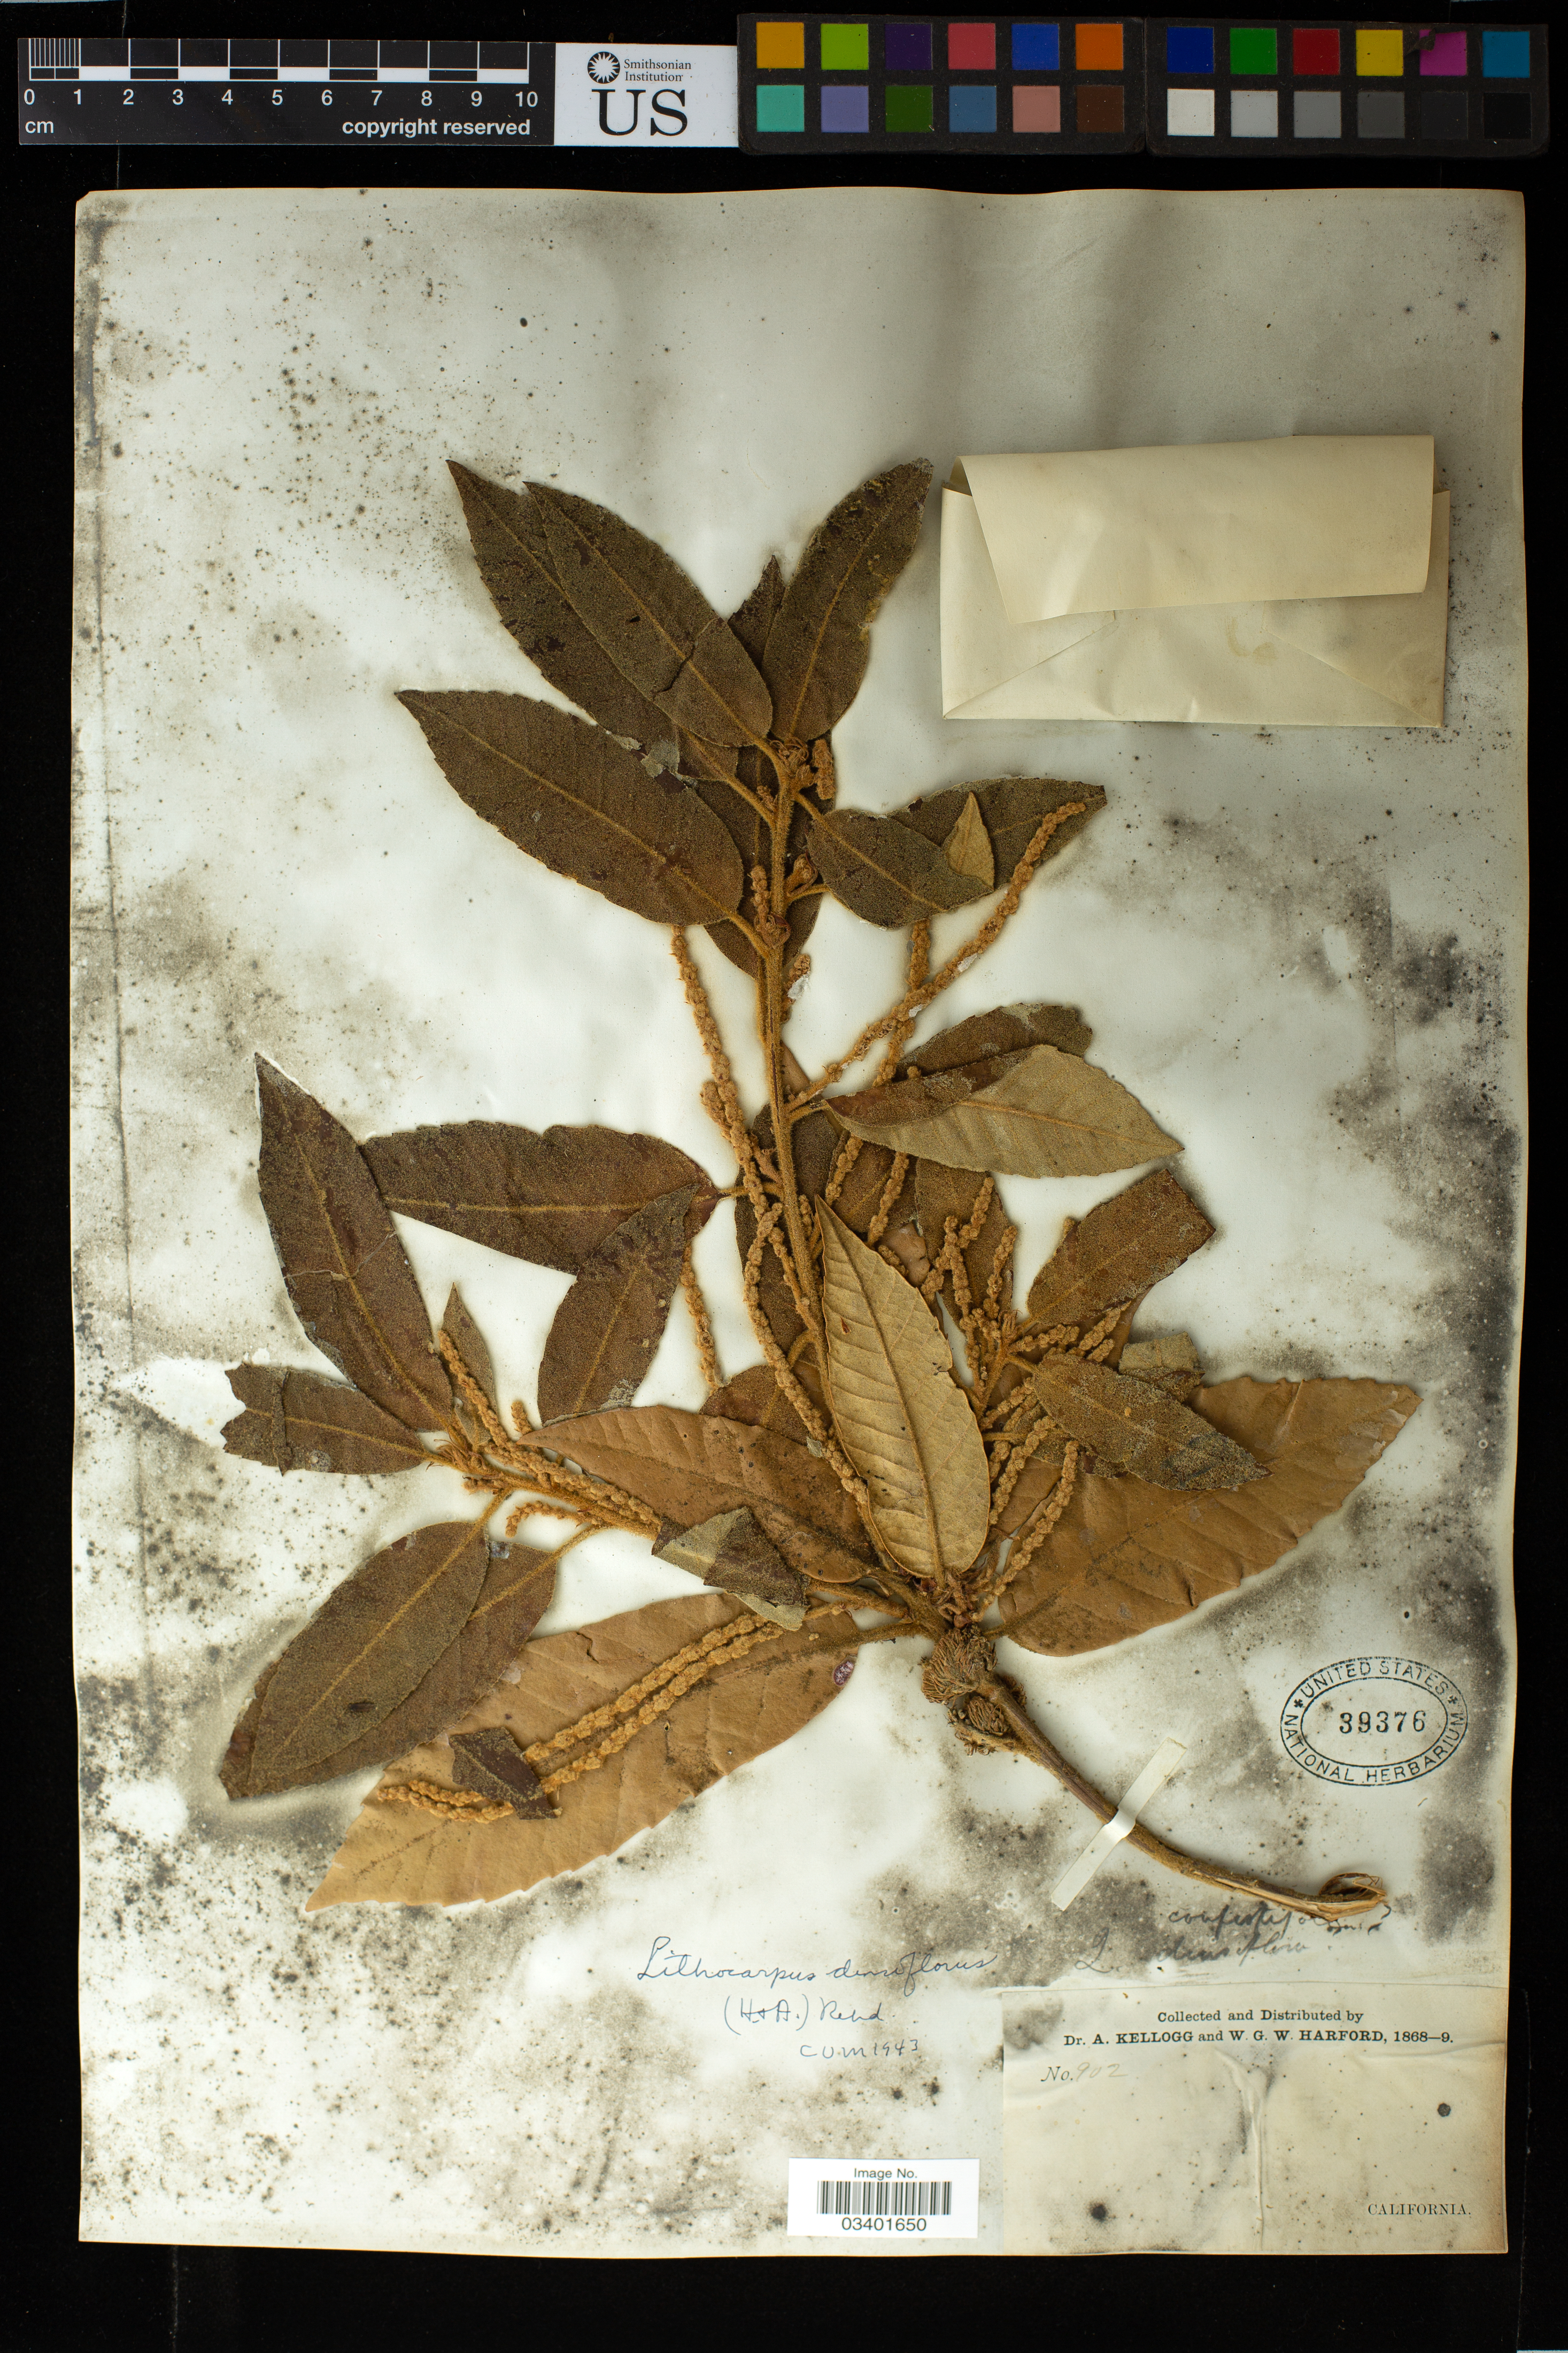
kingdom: Plantae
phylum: Tracheophyta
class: Magnoliopsida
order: Fagales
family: Fagaceae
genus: Notholithocarpus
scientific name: Notholithocarpus densiflorus var. densiflorus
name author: (Hook. & Arn.) P. S. Manos et al.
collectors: A. Kellogg & W. G. W. Harford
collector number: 902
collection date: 1868/1869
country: United States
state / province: California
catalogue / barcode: US 39376